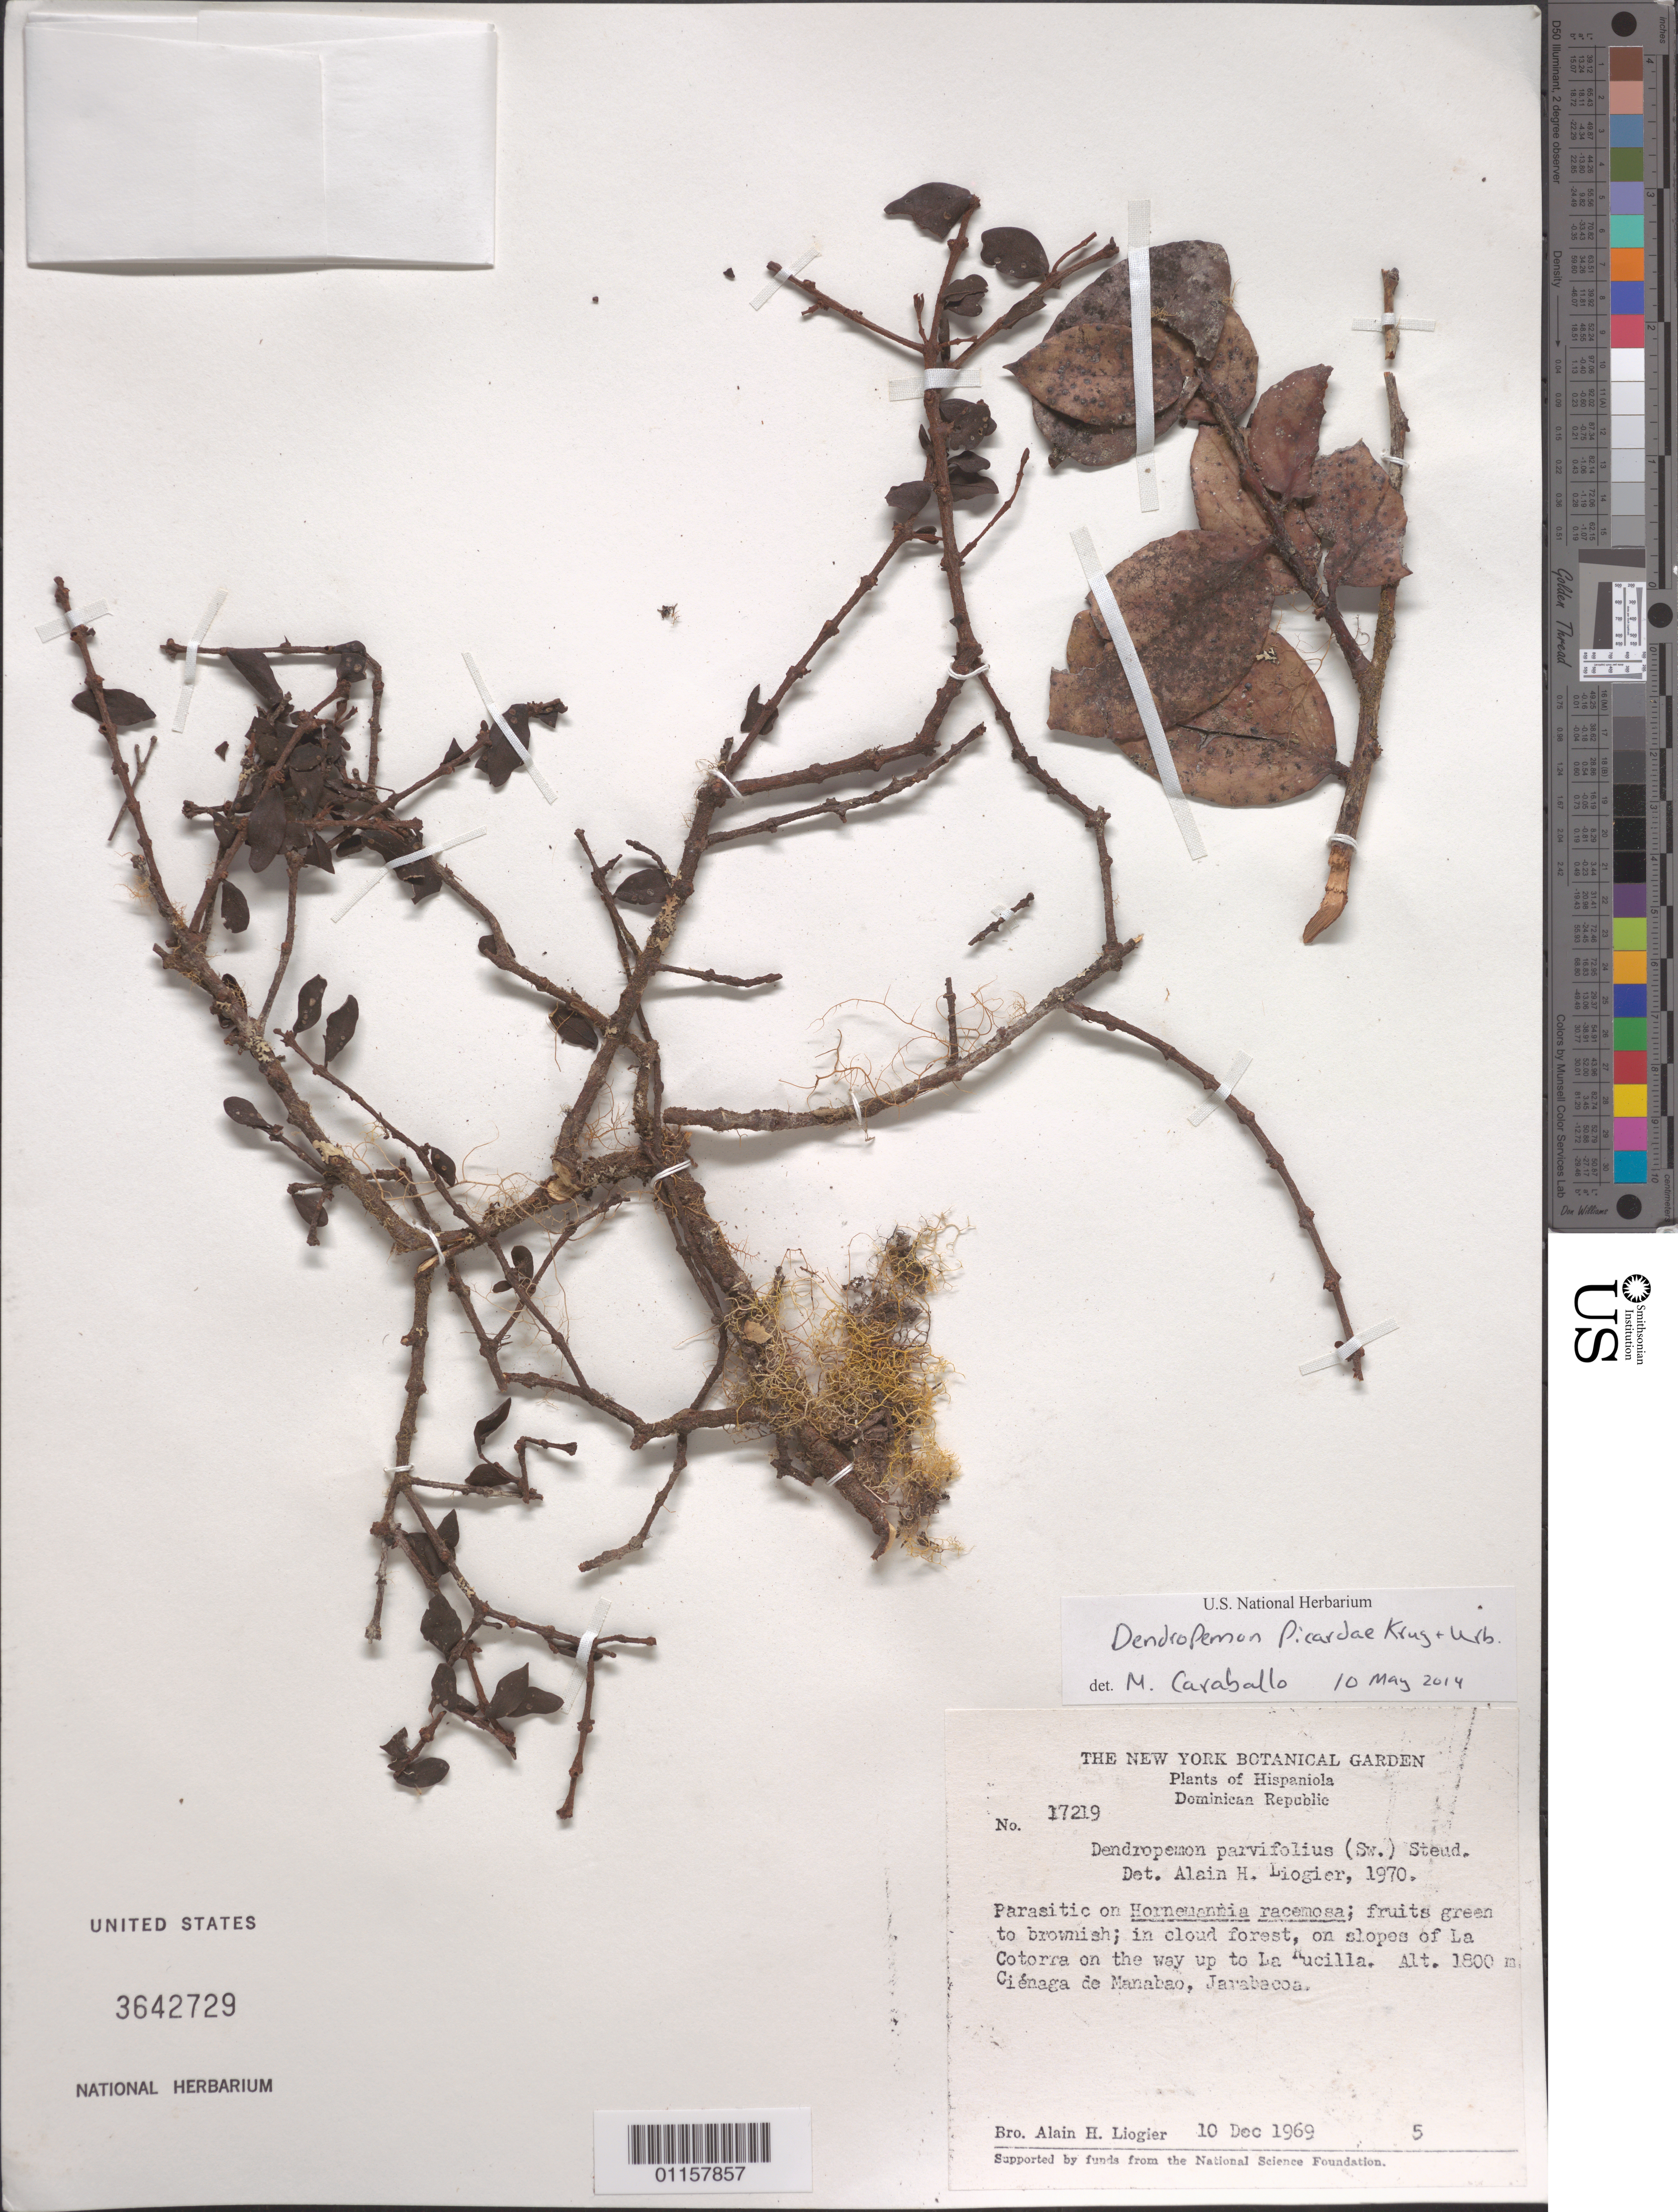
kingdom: Plantae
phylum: Tracheophyta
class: Magnoliopsida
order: Santalales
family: Loranthaceae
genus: Dendropemon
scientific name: Dendropemon picardae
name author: Krug & Urb.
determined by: Caraballo-Ortiz, Marcos A., (MISS), University of Mississippi (UNITED STATES)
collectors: A. H. Liogier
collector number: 17219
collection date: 1969-12-10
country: Dominican Republic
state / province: La Vega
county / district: Jarabacoa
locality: La Cotorra slopes, in the way up to La Rucilla. Ciénaga de Manabao, Jarabacoa.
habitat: Cloud forest, on slopes. Parasitic on Hornemannia racemosa.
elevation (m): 1800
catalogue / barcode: US 3642729